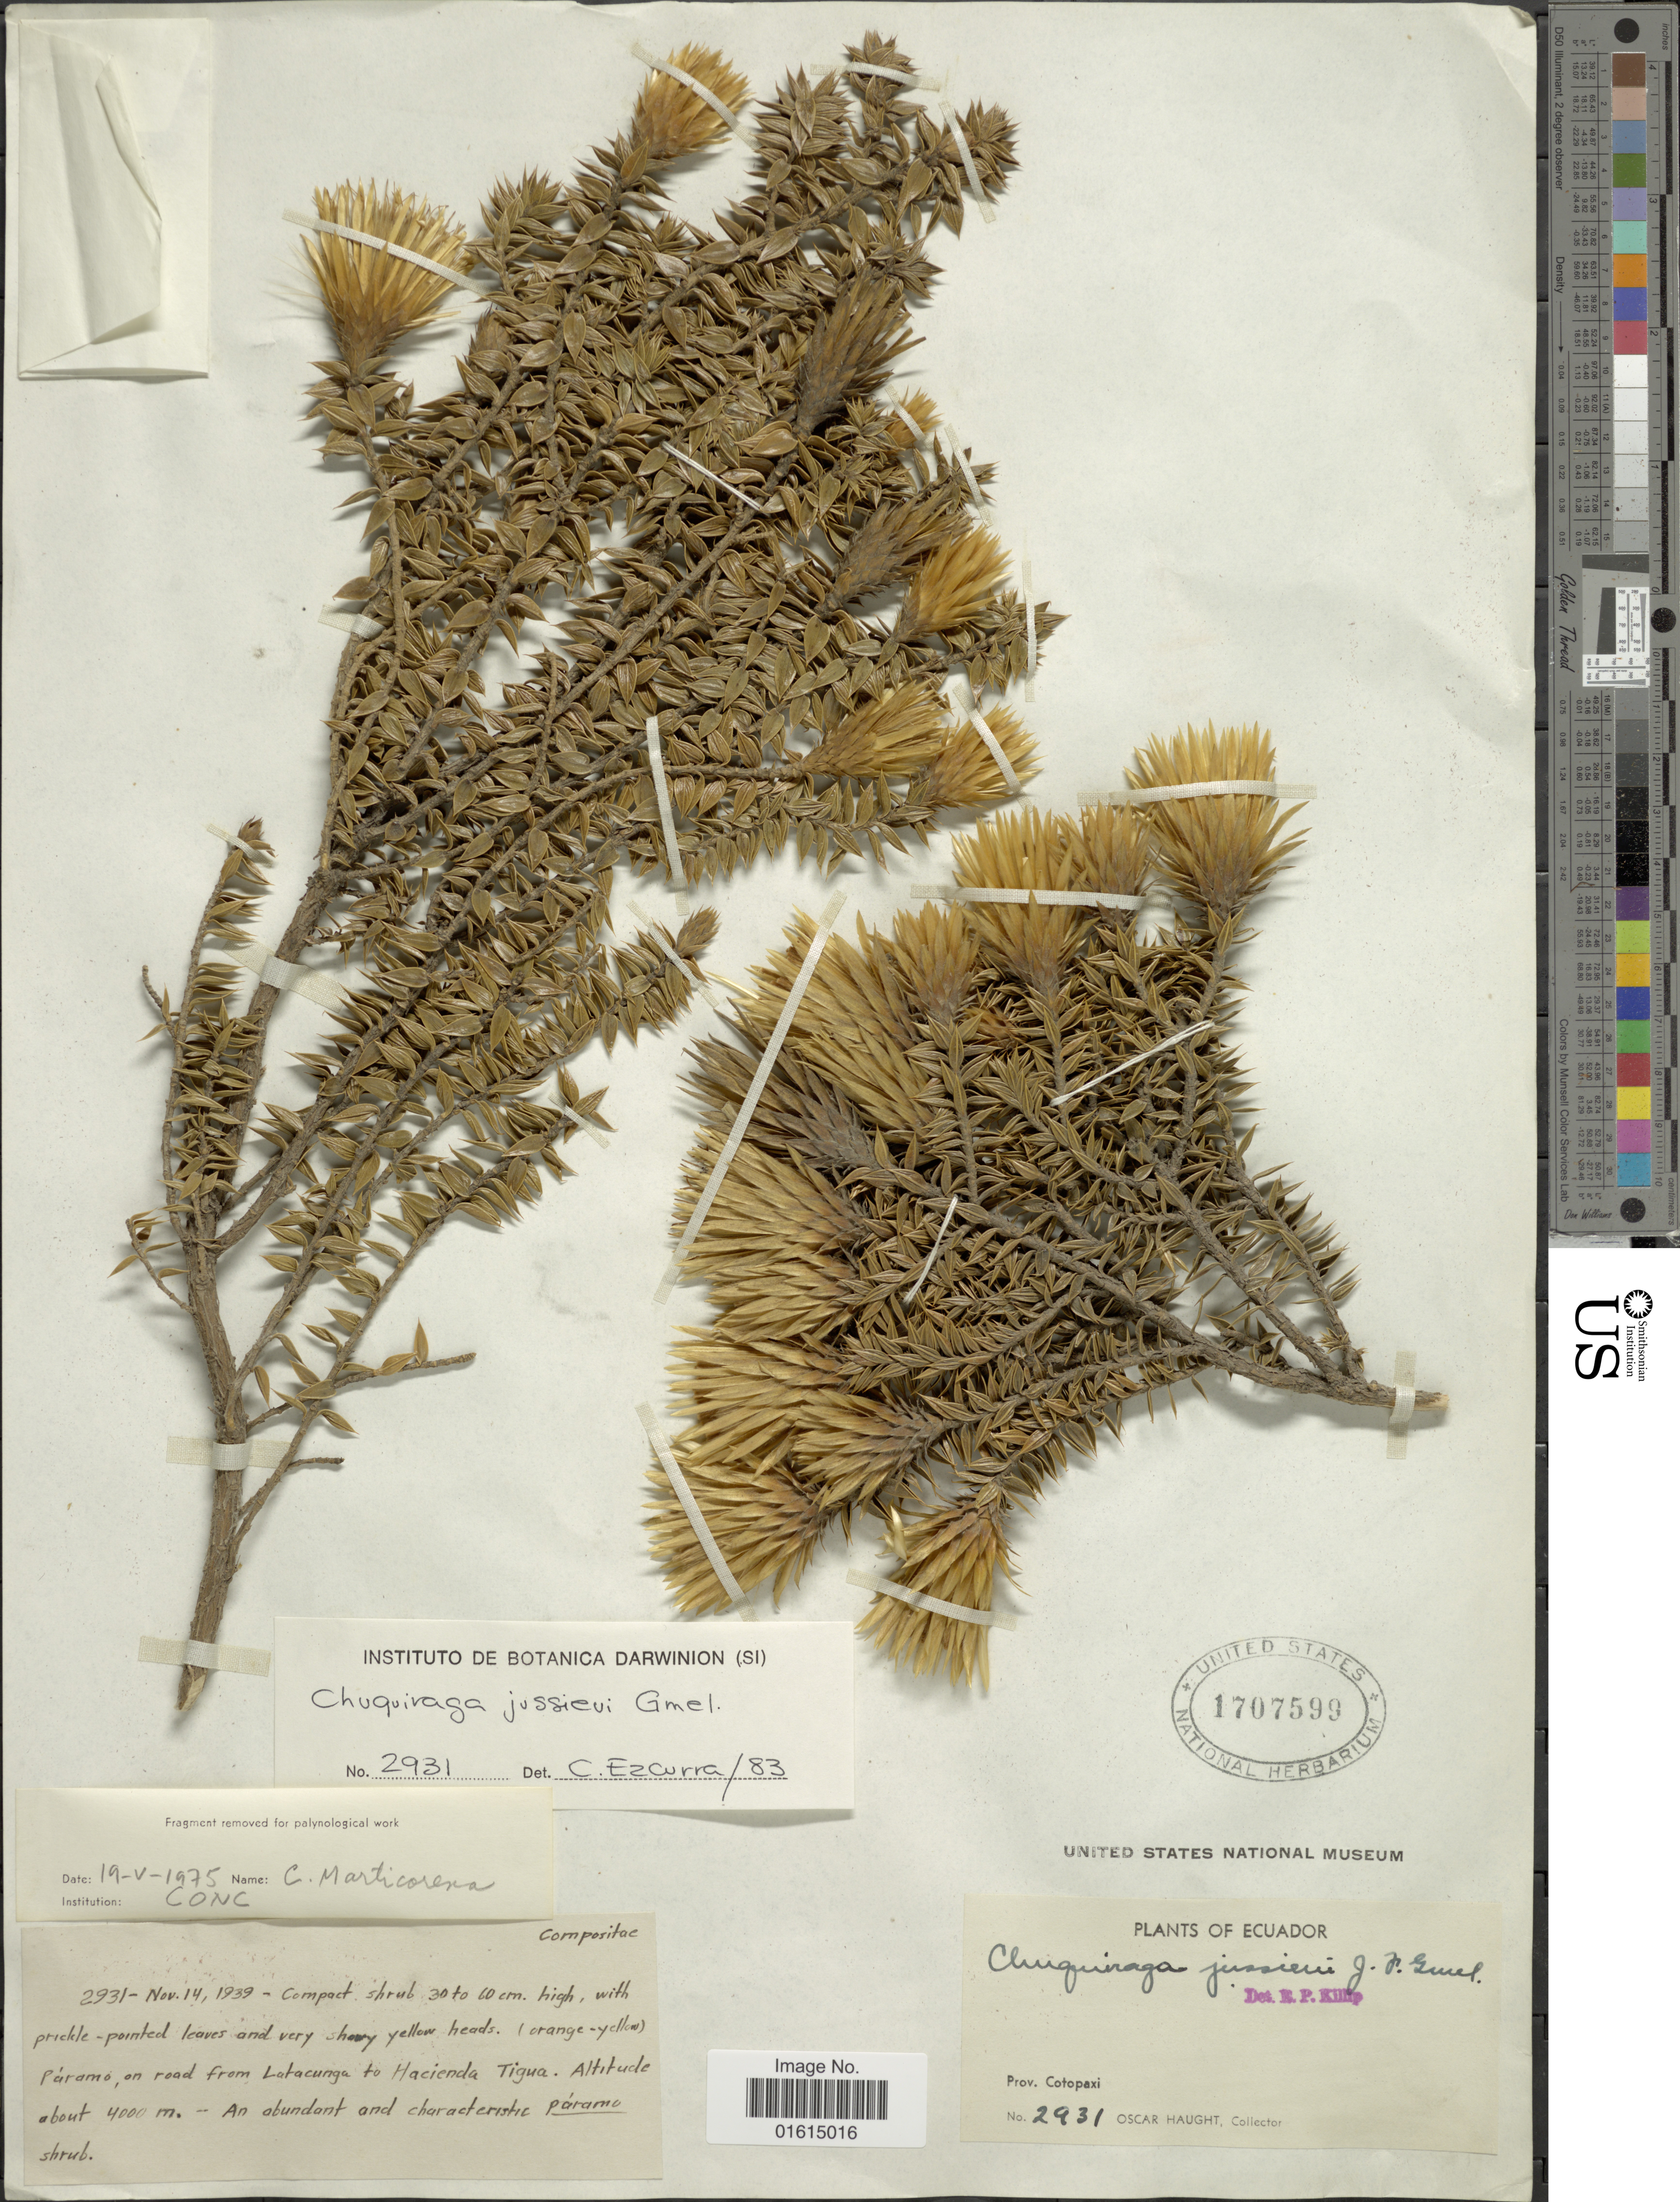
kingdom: Plantae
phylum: Tracheophyta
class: Magnoliopsida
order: Asterales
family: Asteraceae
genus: Chuquiraga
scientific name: Chuquiraga jussieui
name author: J.F. Gmel.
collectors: O. Haught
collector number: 2931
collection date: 1939-11-14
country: Ecuador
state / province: Cotopaxi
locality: Prov. Cotopaxi, Paramo on road from Latacunga to Hacienda Tigua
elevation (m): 4000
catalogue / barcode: US 1707599